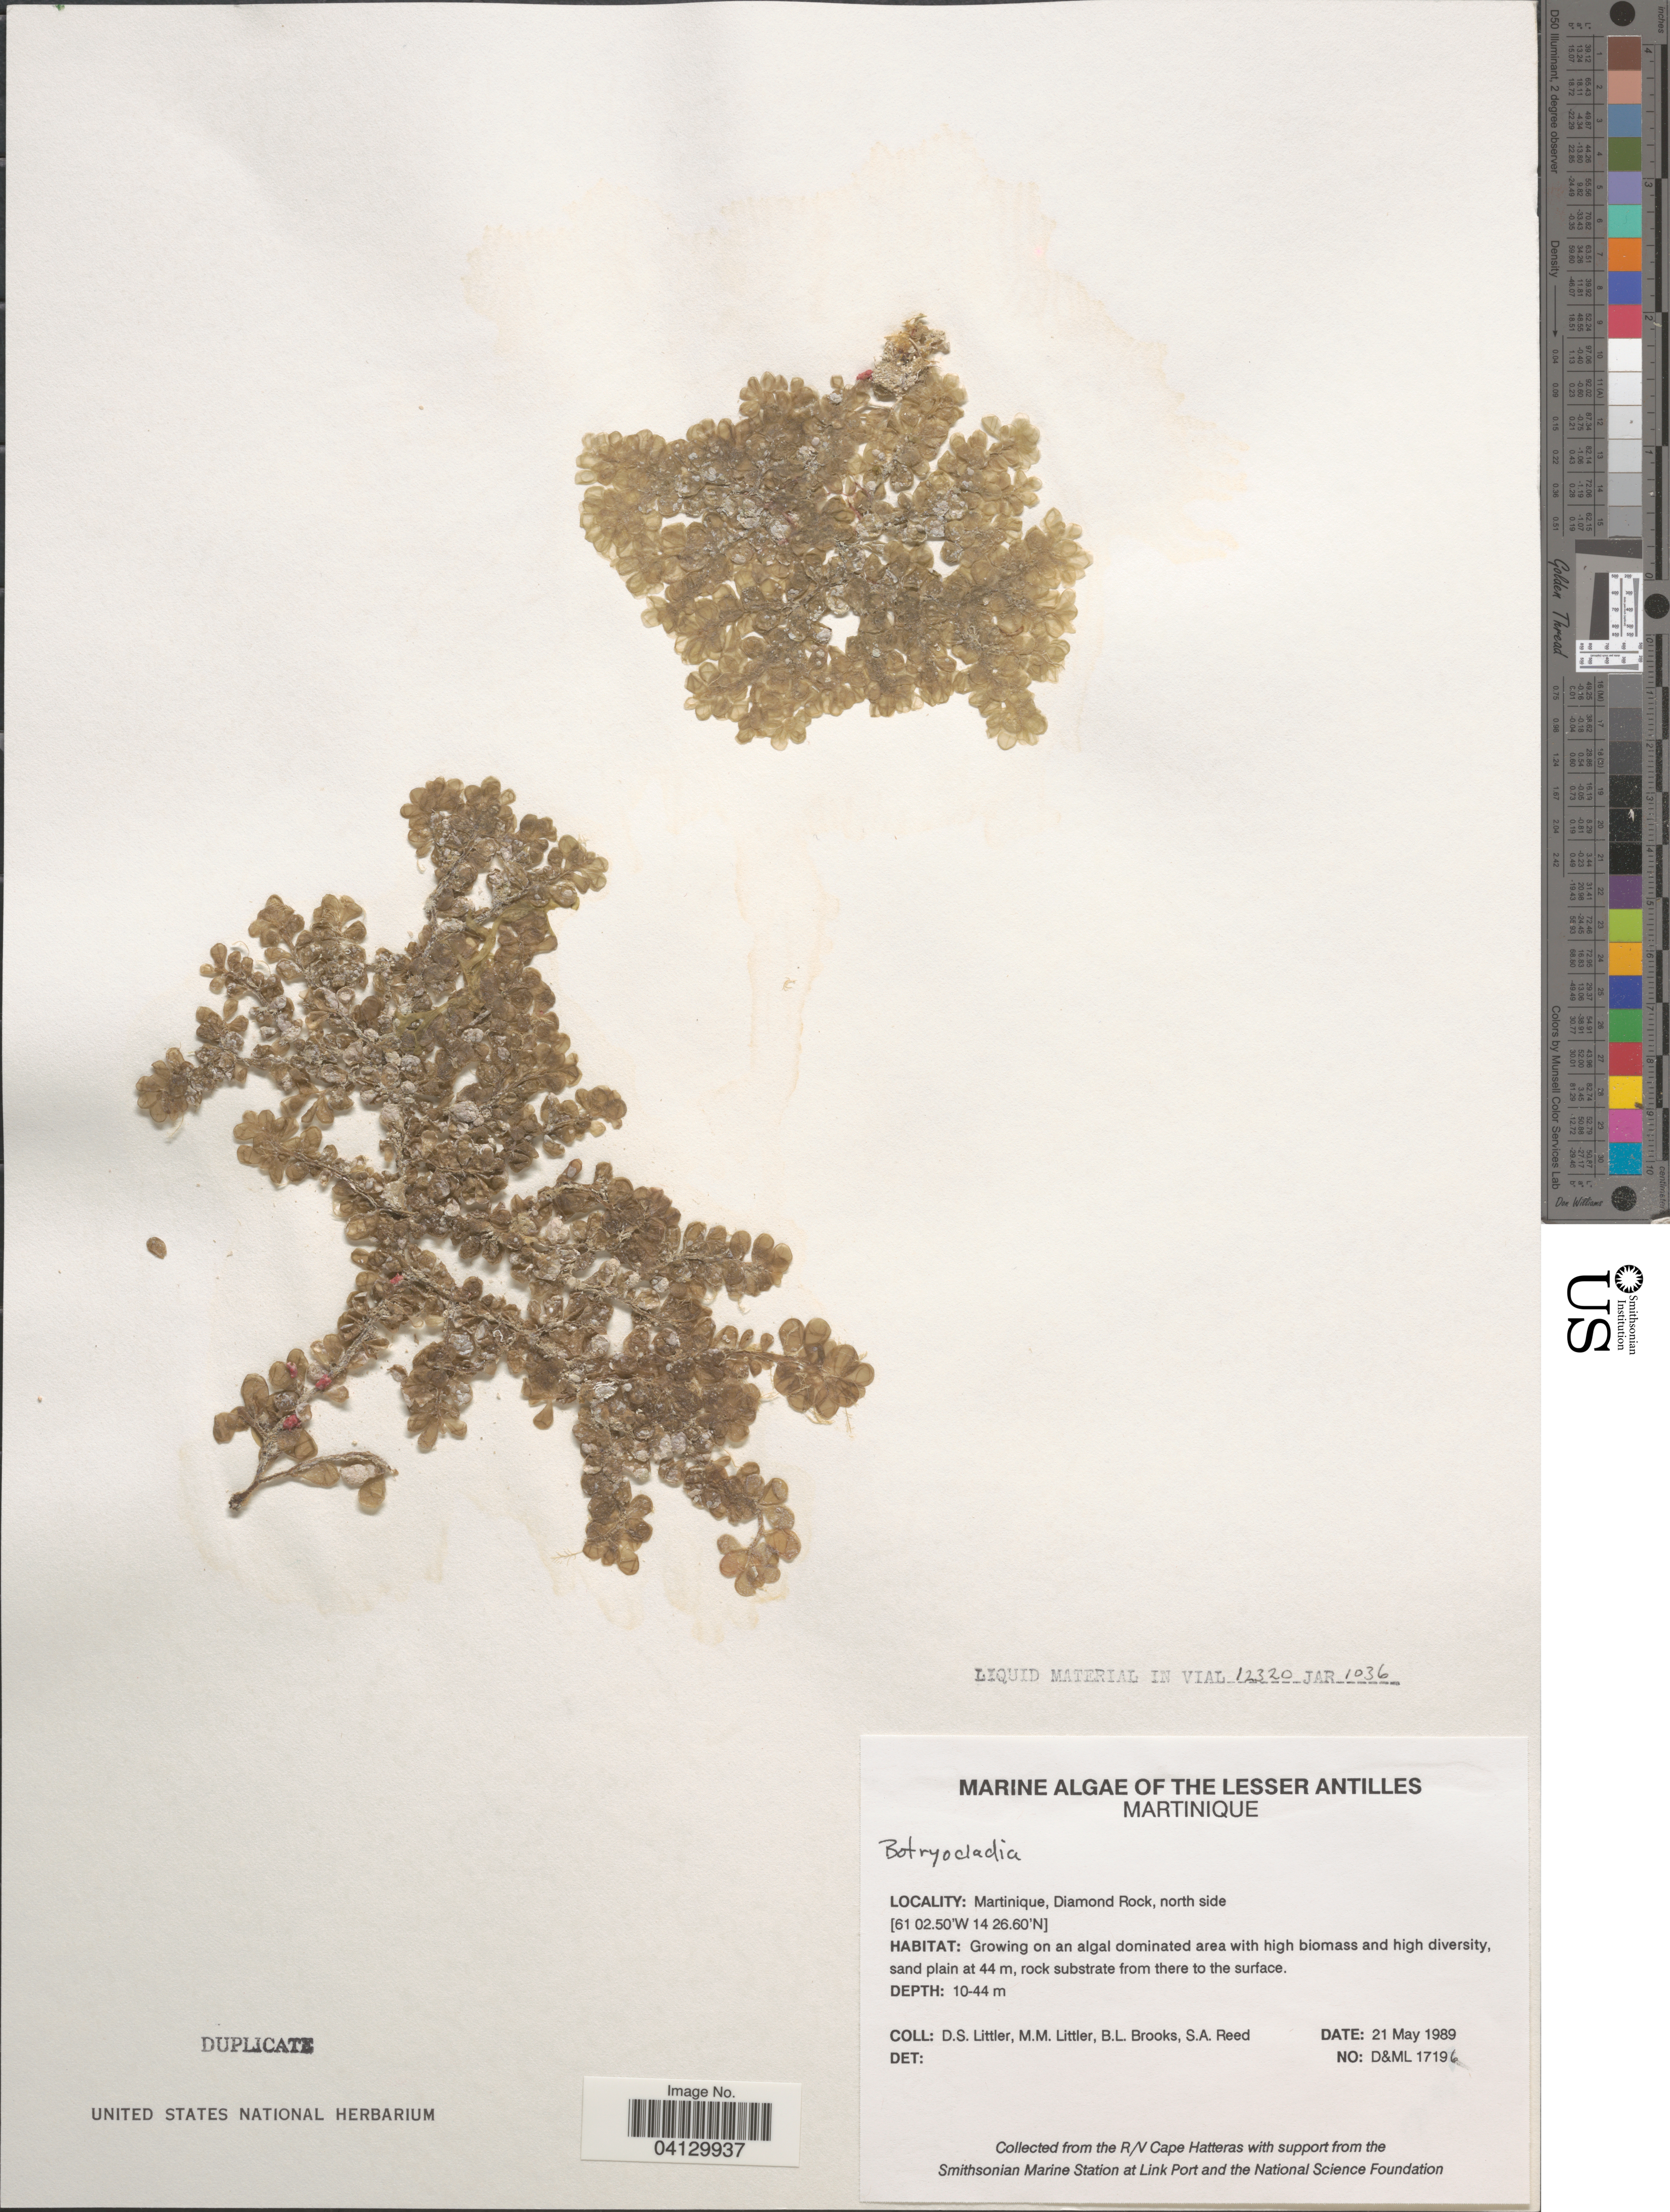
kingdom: Plantae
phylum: Rhodophyta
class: Florideophyceae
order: Rhodymeniales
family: Rhodymeniaceae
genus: Botryocladia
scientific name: Botryocladia occidentalis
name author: (Børgesen) Kylin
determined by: Ballantine, D. L.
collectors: D. S. Littler, B. Brooks & S. Reed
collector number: D&ML17196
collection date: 1989-05-21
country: Martinique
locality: Lesser Antilles. Diamond Rock, north side.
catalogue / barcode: US 328798